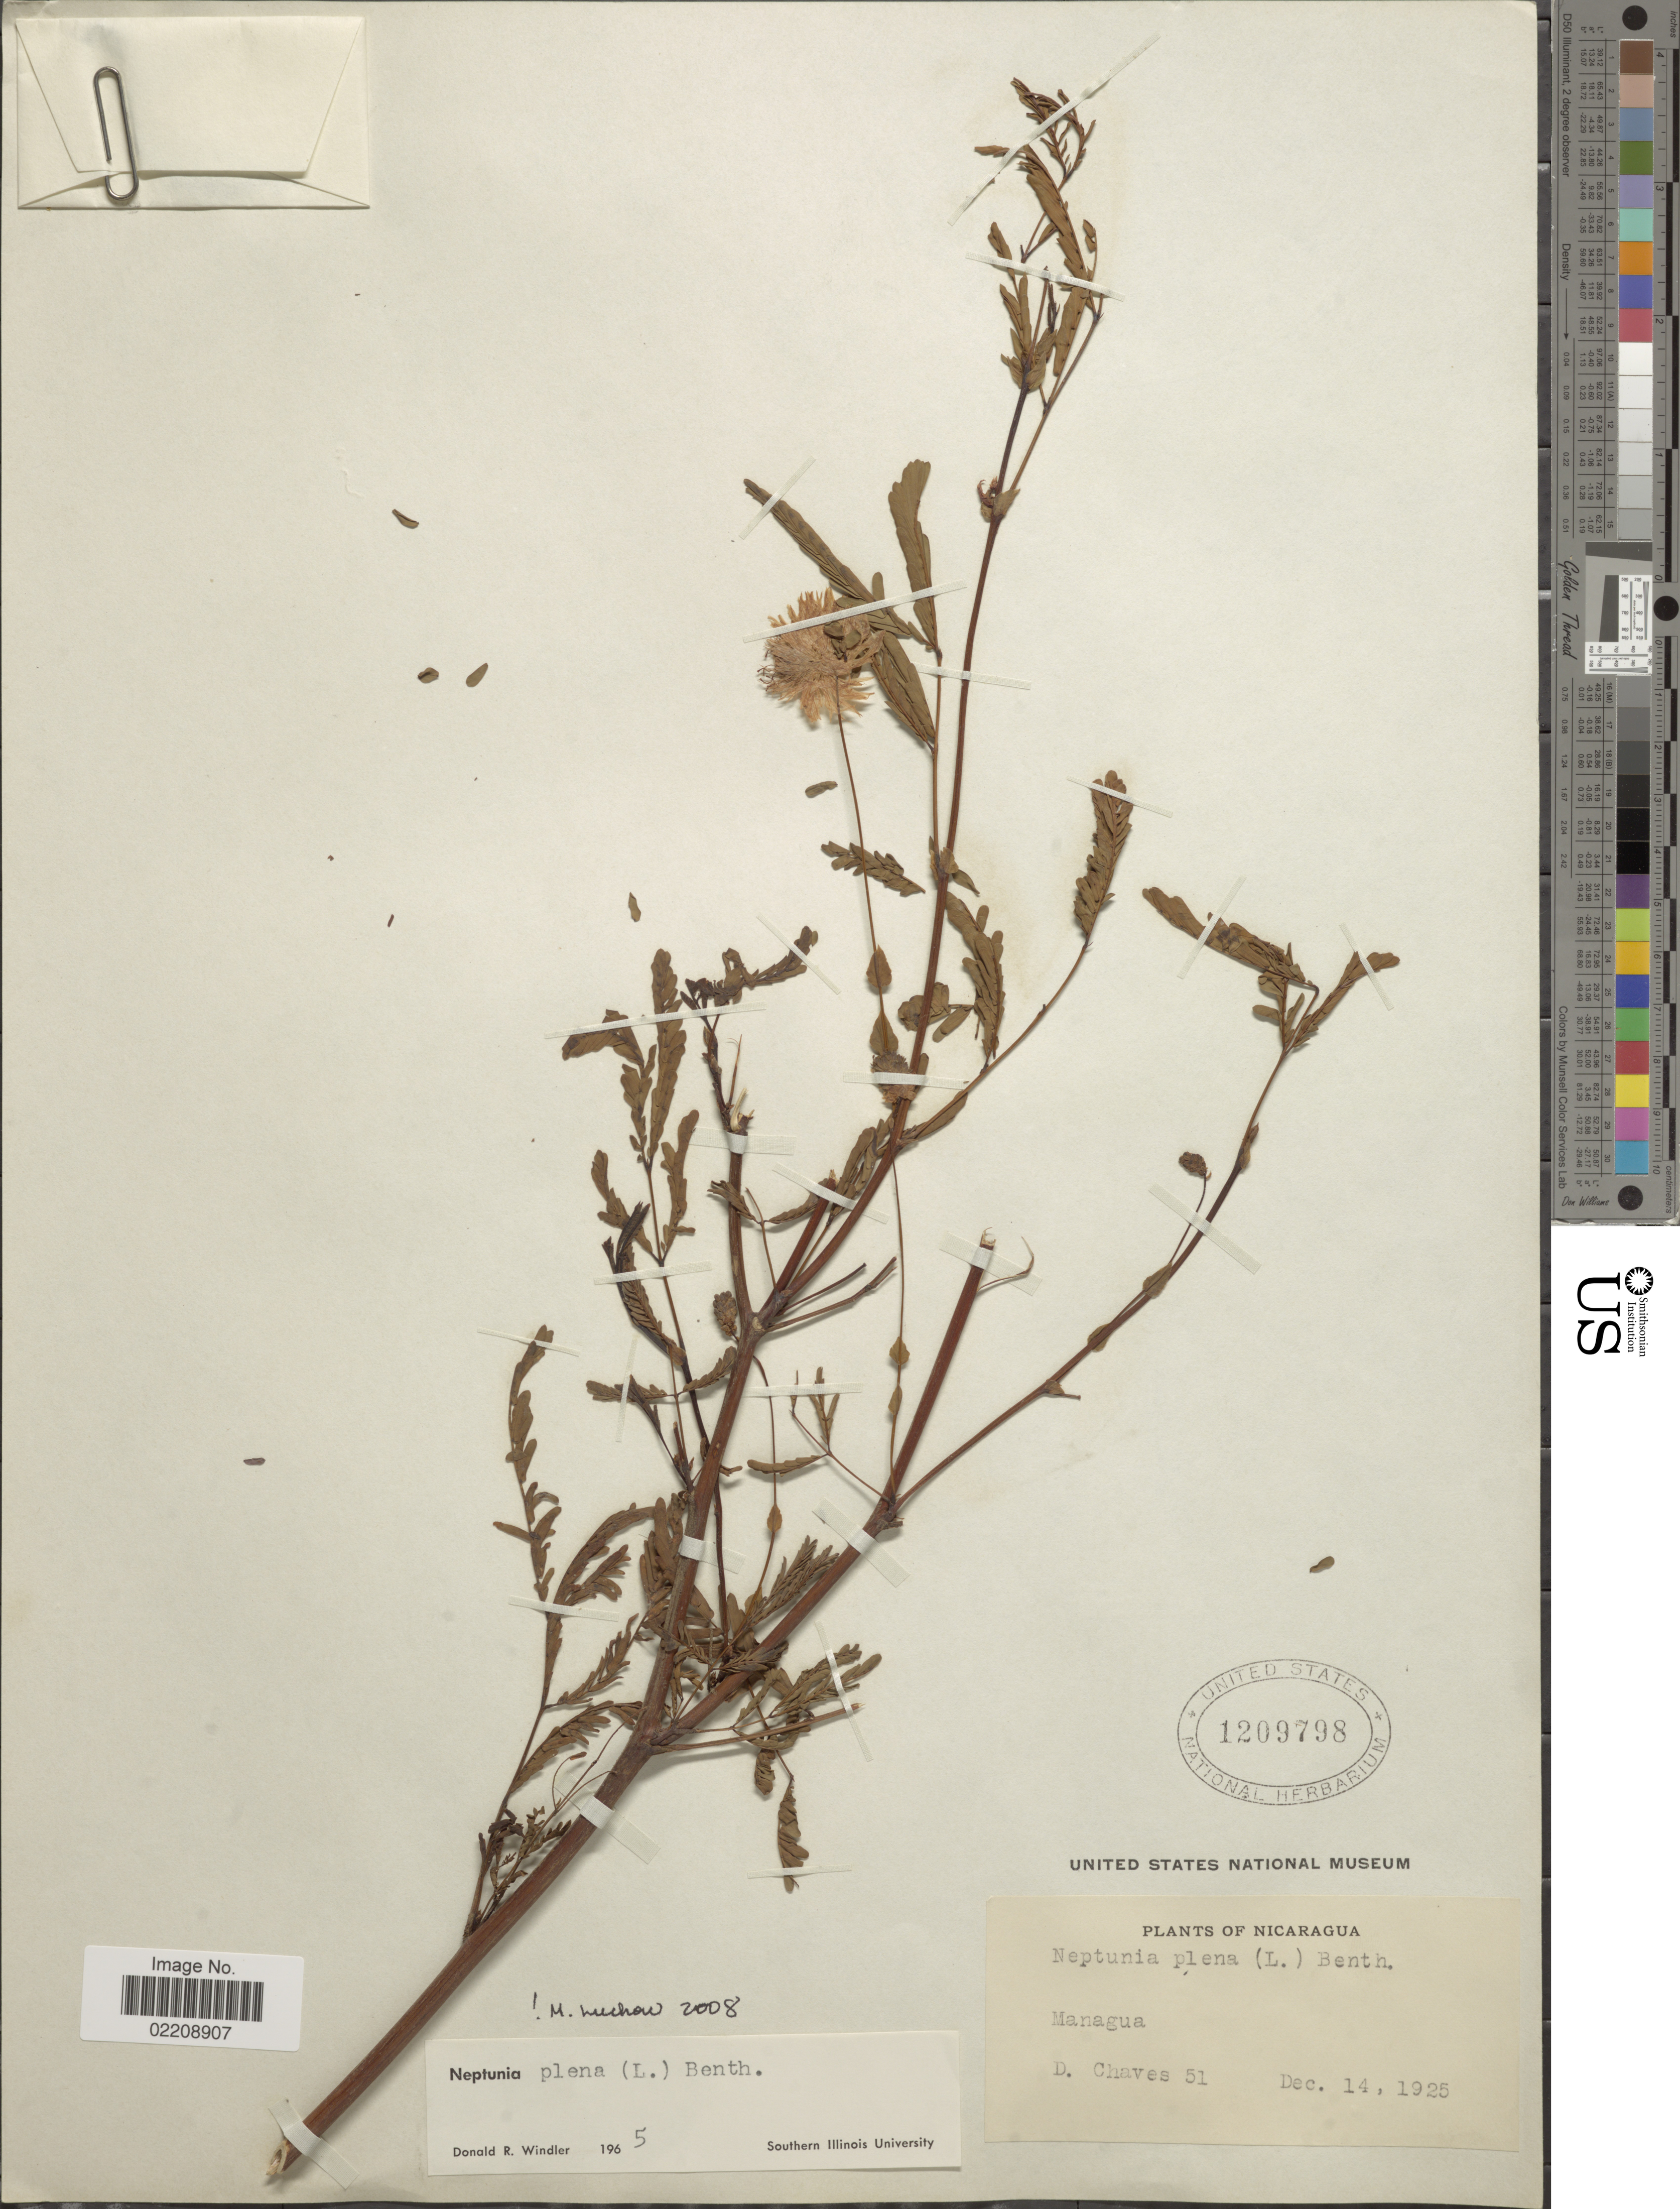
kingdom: Plantae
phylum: Tracheophyta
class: Magnoliopsida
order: Fabales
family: Fabaceae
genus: Neptunia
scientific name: Neptunia plena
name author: (L.) Benth.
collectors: D. Chaves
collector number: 51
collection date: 1925-12-14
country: Nicaragua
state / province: Managua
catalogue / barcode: US 1209798